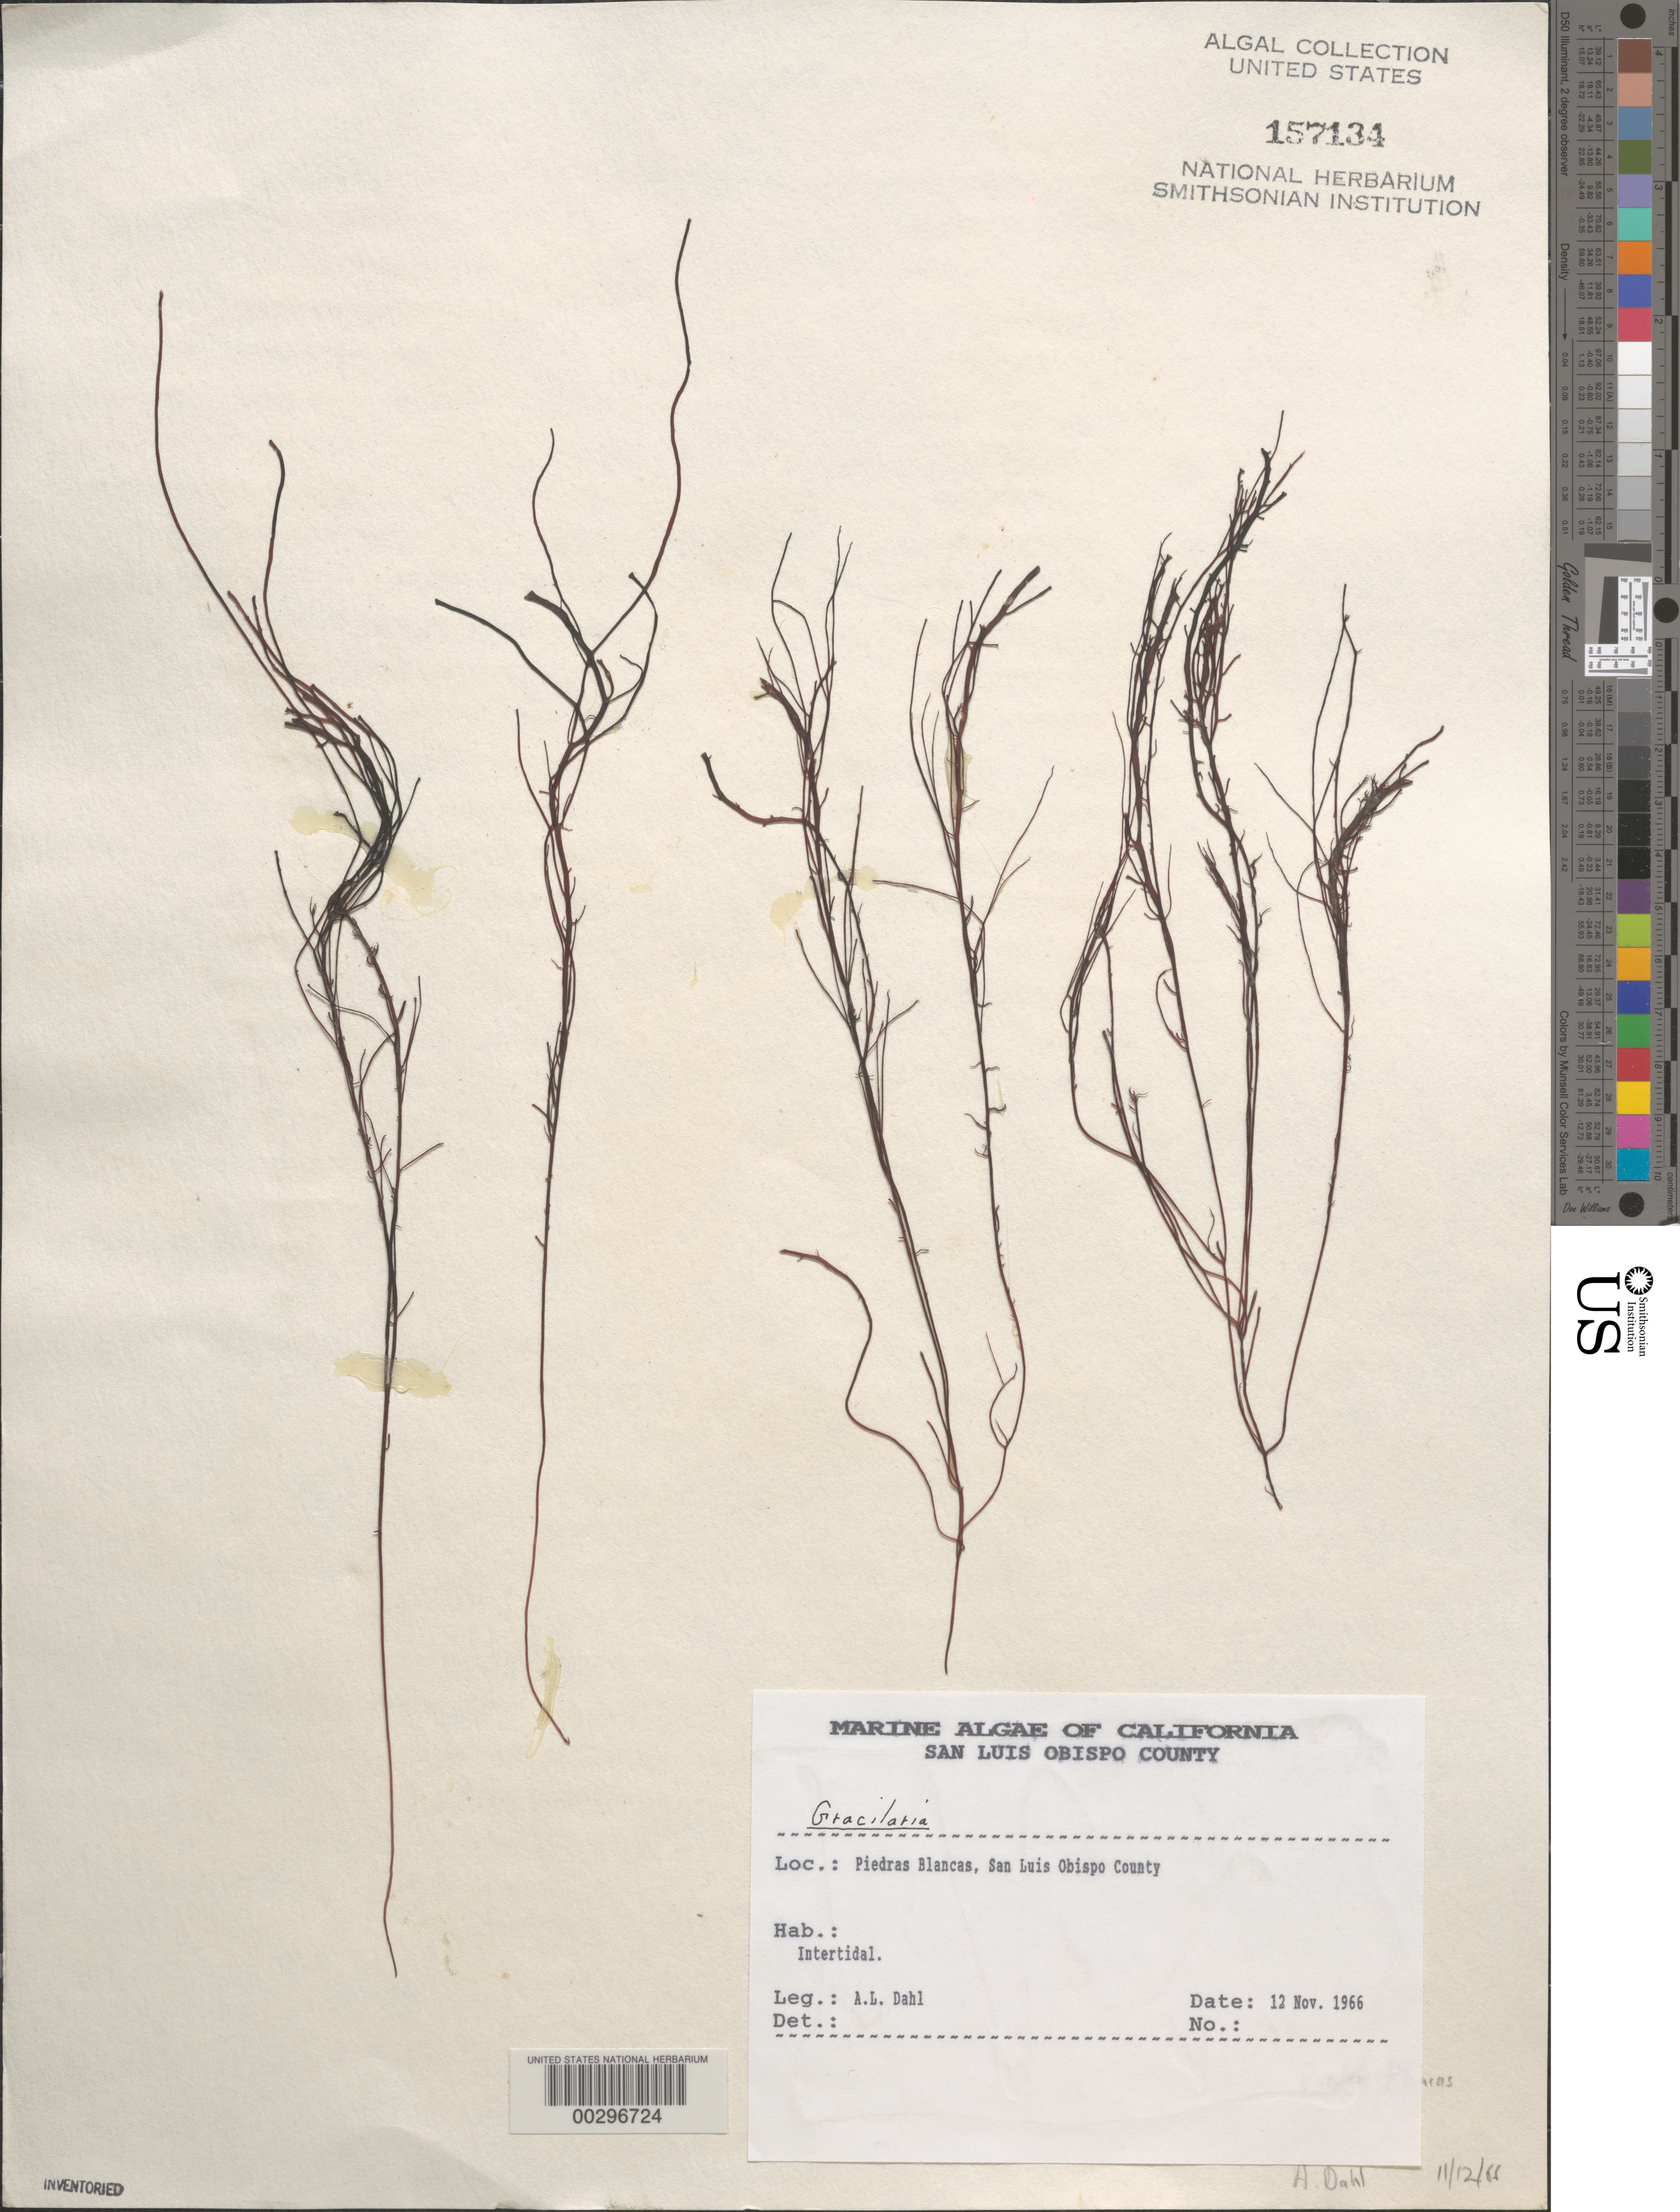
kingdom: Plantae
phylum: Rhodophyta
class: Florideophyceae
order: Gracilariales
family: Gracilariaceae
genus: Gracilaria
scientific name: Gracilaria sp.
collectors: A. Dahl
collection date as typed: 12 Nov 1966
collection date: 1966-11-12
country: United States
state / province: California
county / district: San Luis Obispo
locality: Piedras Blancas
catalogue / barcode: US 157134